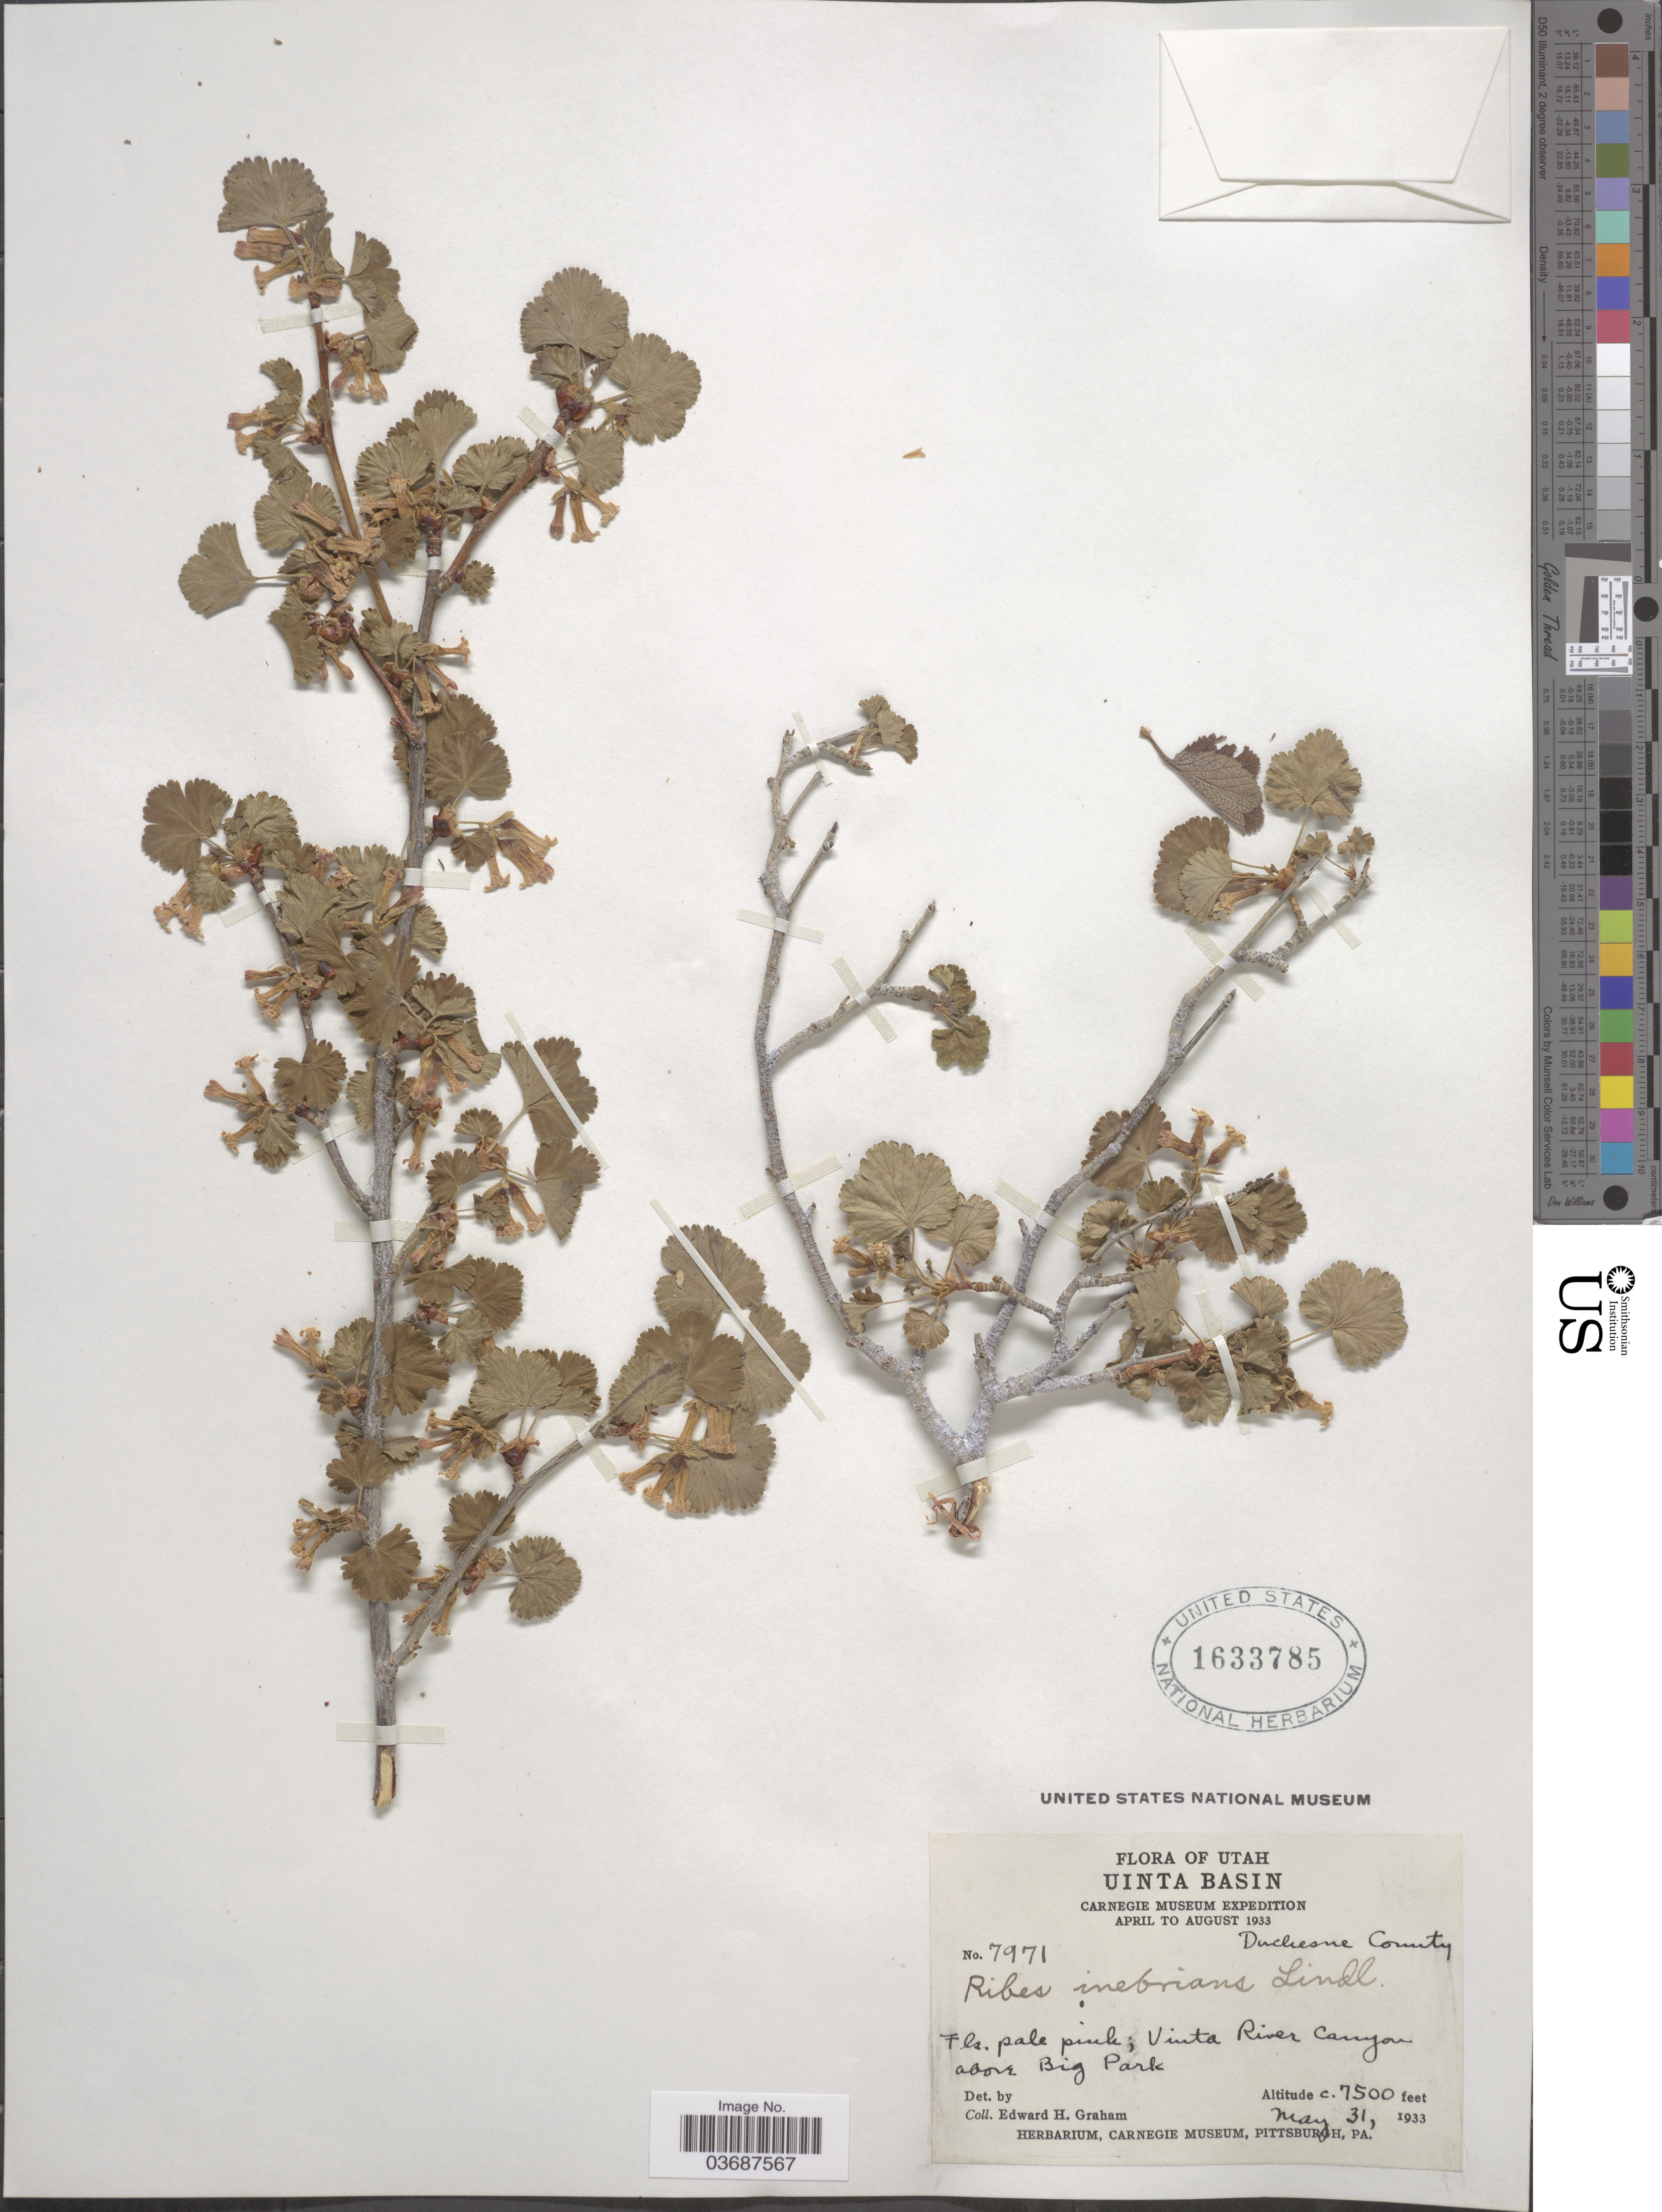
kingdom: Plantae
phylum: Tracheophyta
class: Magnoliopsida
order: Saxifragales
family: Grossulariaceae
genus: Ribes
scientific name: Ribes inebrians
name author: Lindl.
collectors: E. H. Graham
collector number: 7971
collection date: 1933-05-31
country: United States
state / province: Utah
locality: Uinta Basin. Carnegie Museum Expedition April to August 1933. Duchesne County. Uinta River Canyon above Big Park.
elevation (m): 2286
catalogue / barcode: US 1633785